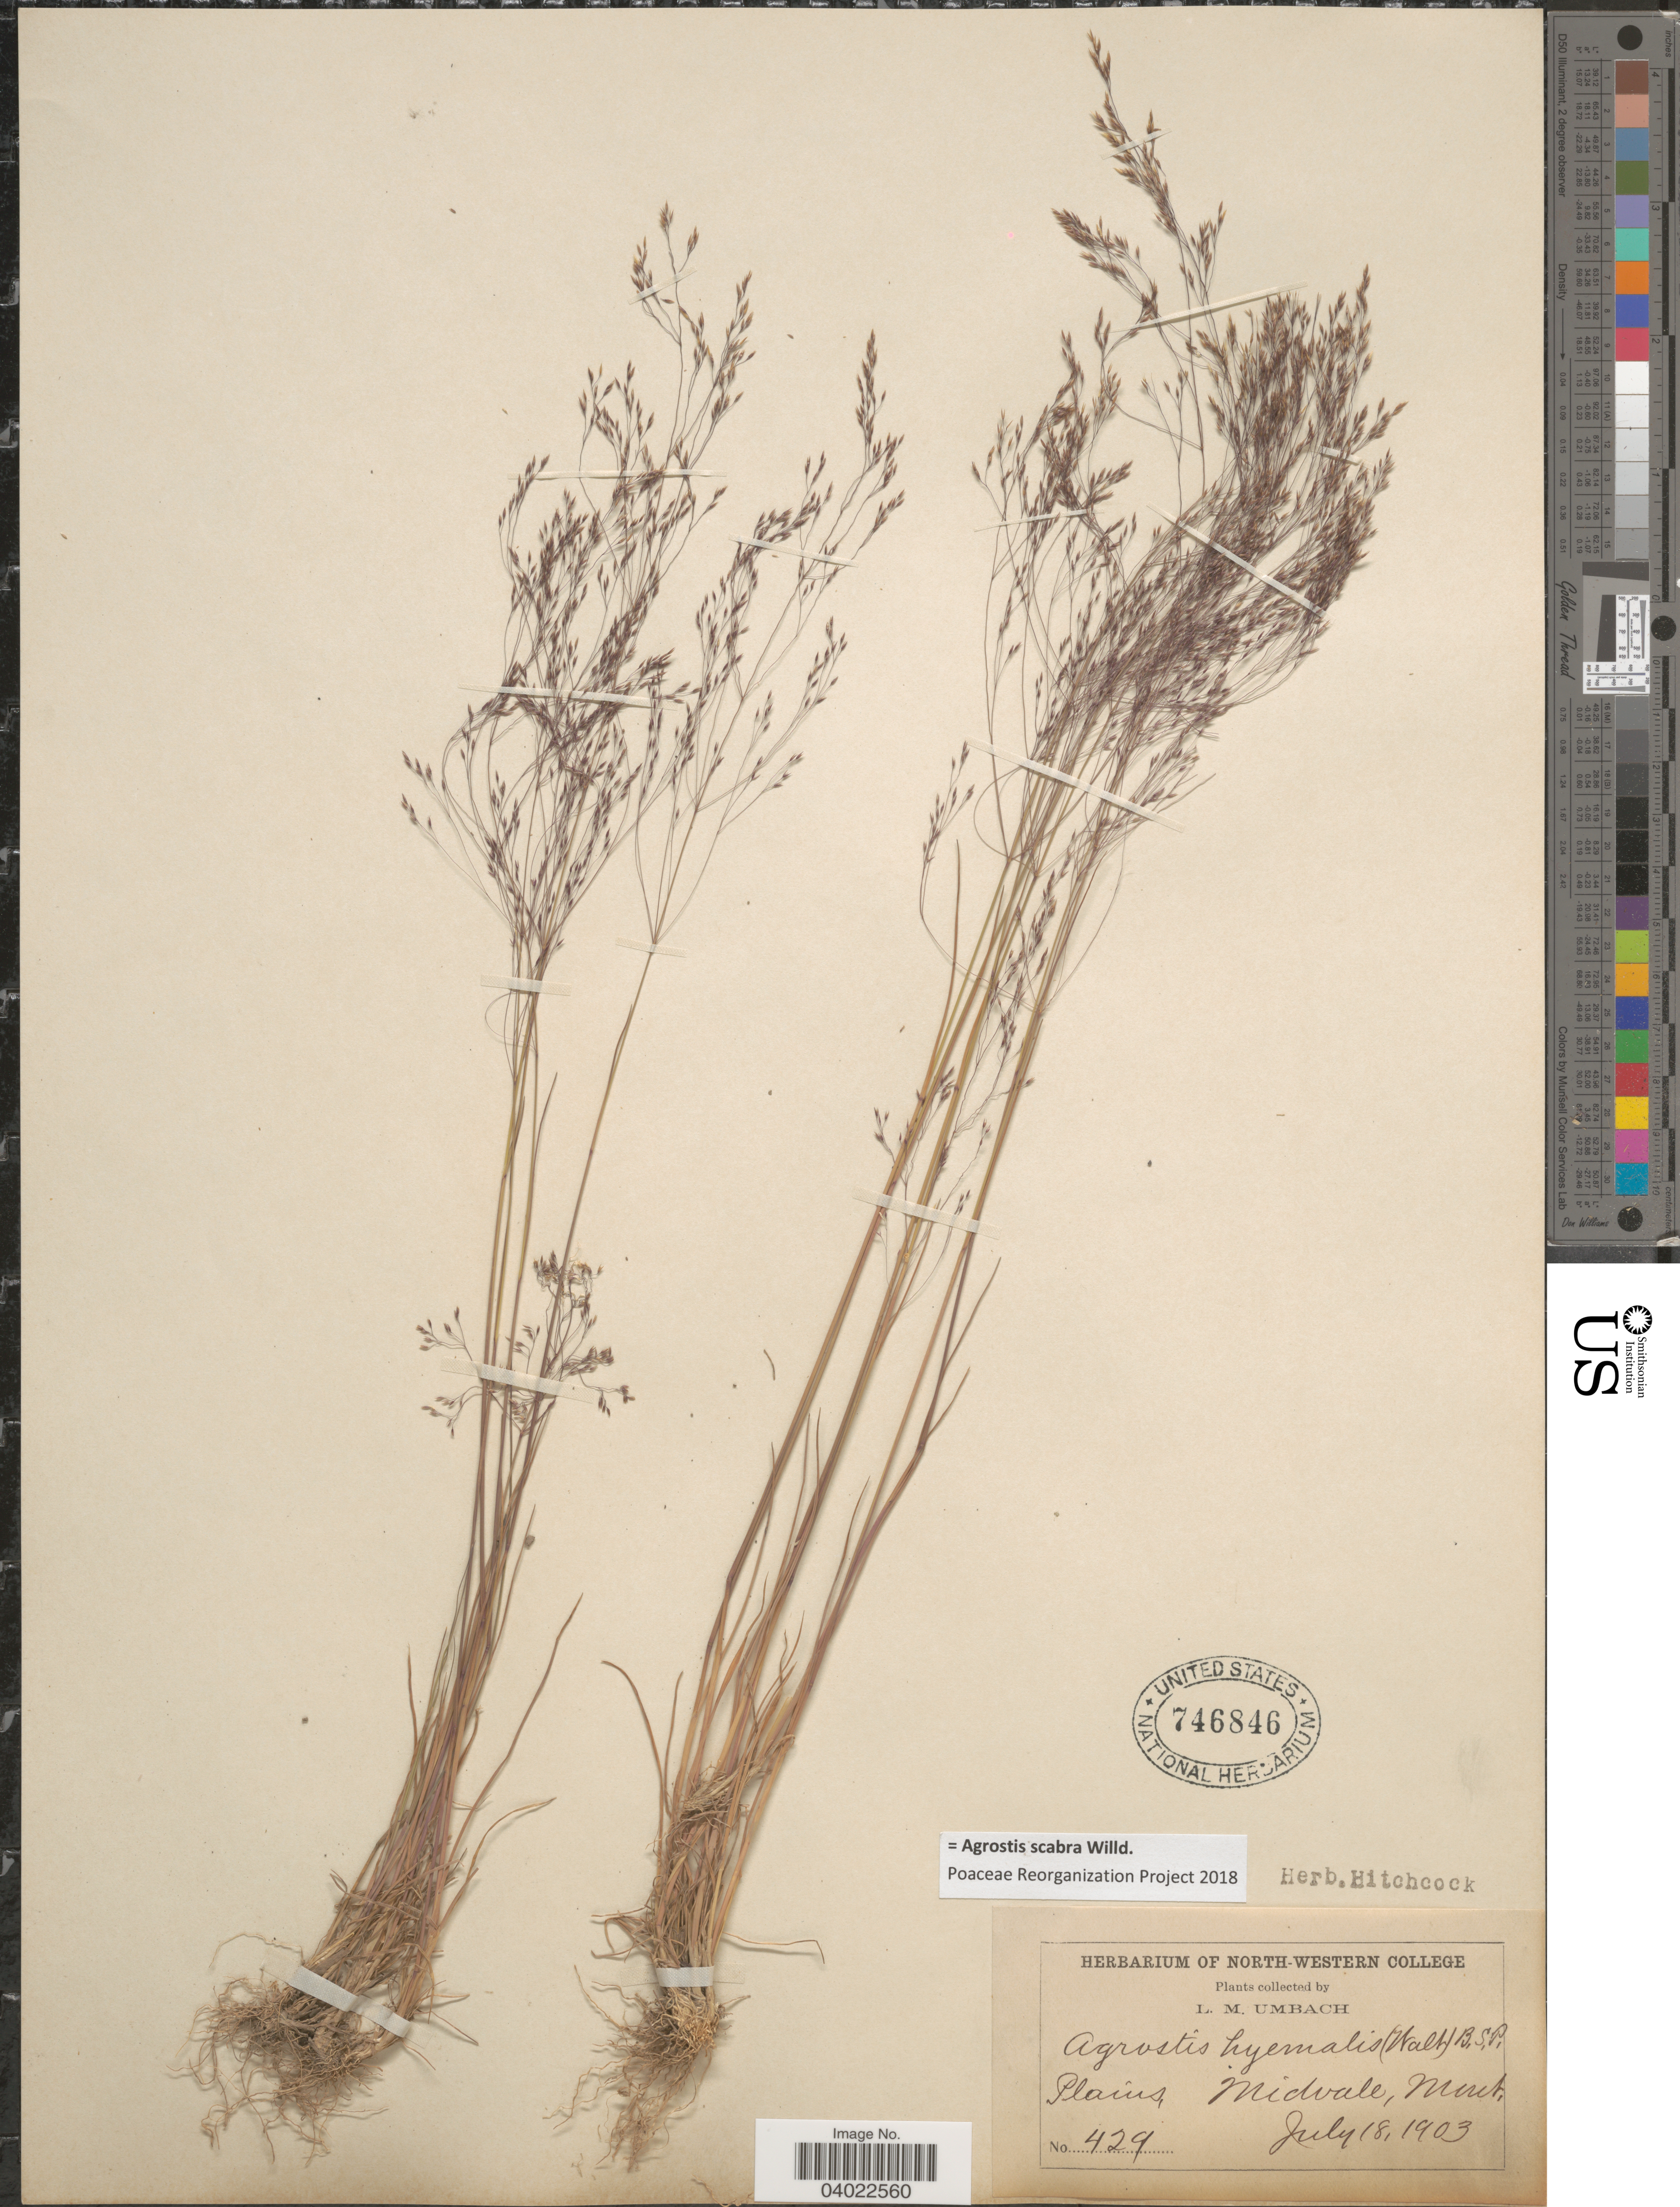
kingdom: Plantae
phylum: Tracheophyta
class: Liliopsida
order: Poales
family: Poaceae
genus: Agrostis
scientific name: Agrostis scabra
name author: Willd.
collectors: L. M. Umbach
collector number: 429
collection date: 1903-07-18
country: United States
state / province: Montana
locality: Midvale.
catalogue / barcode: US 746846